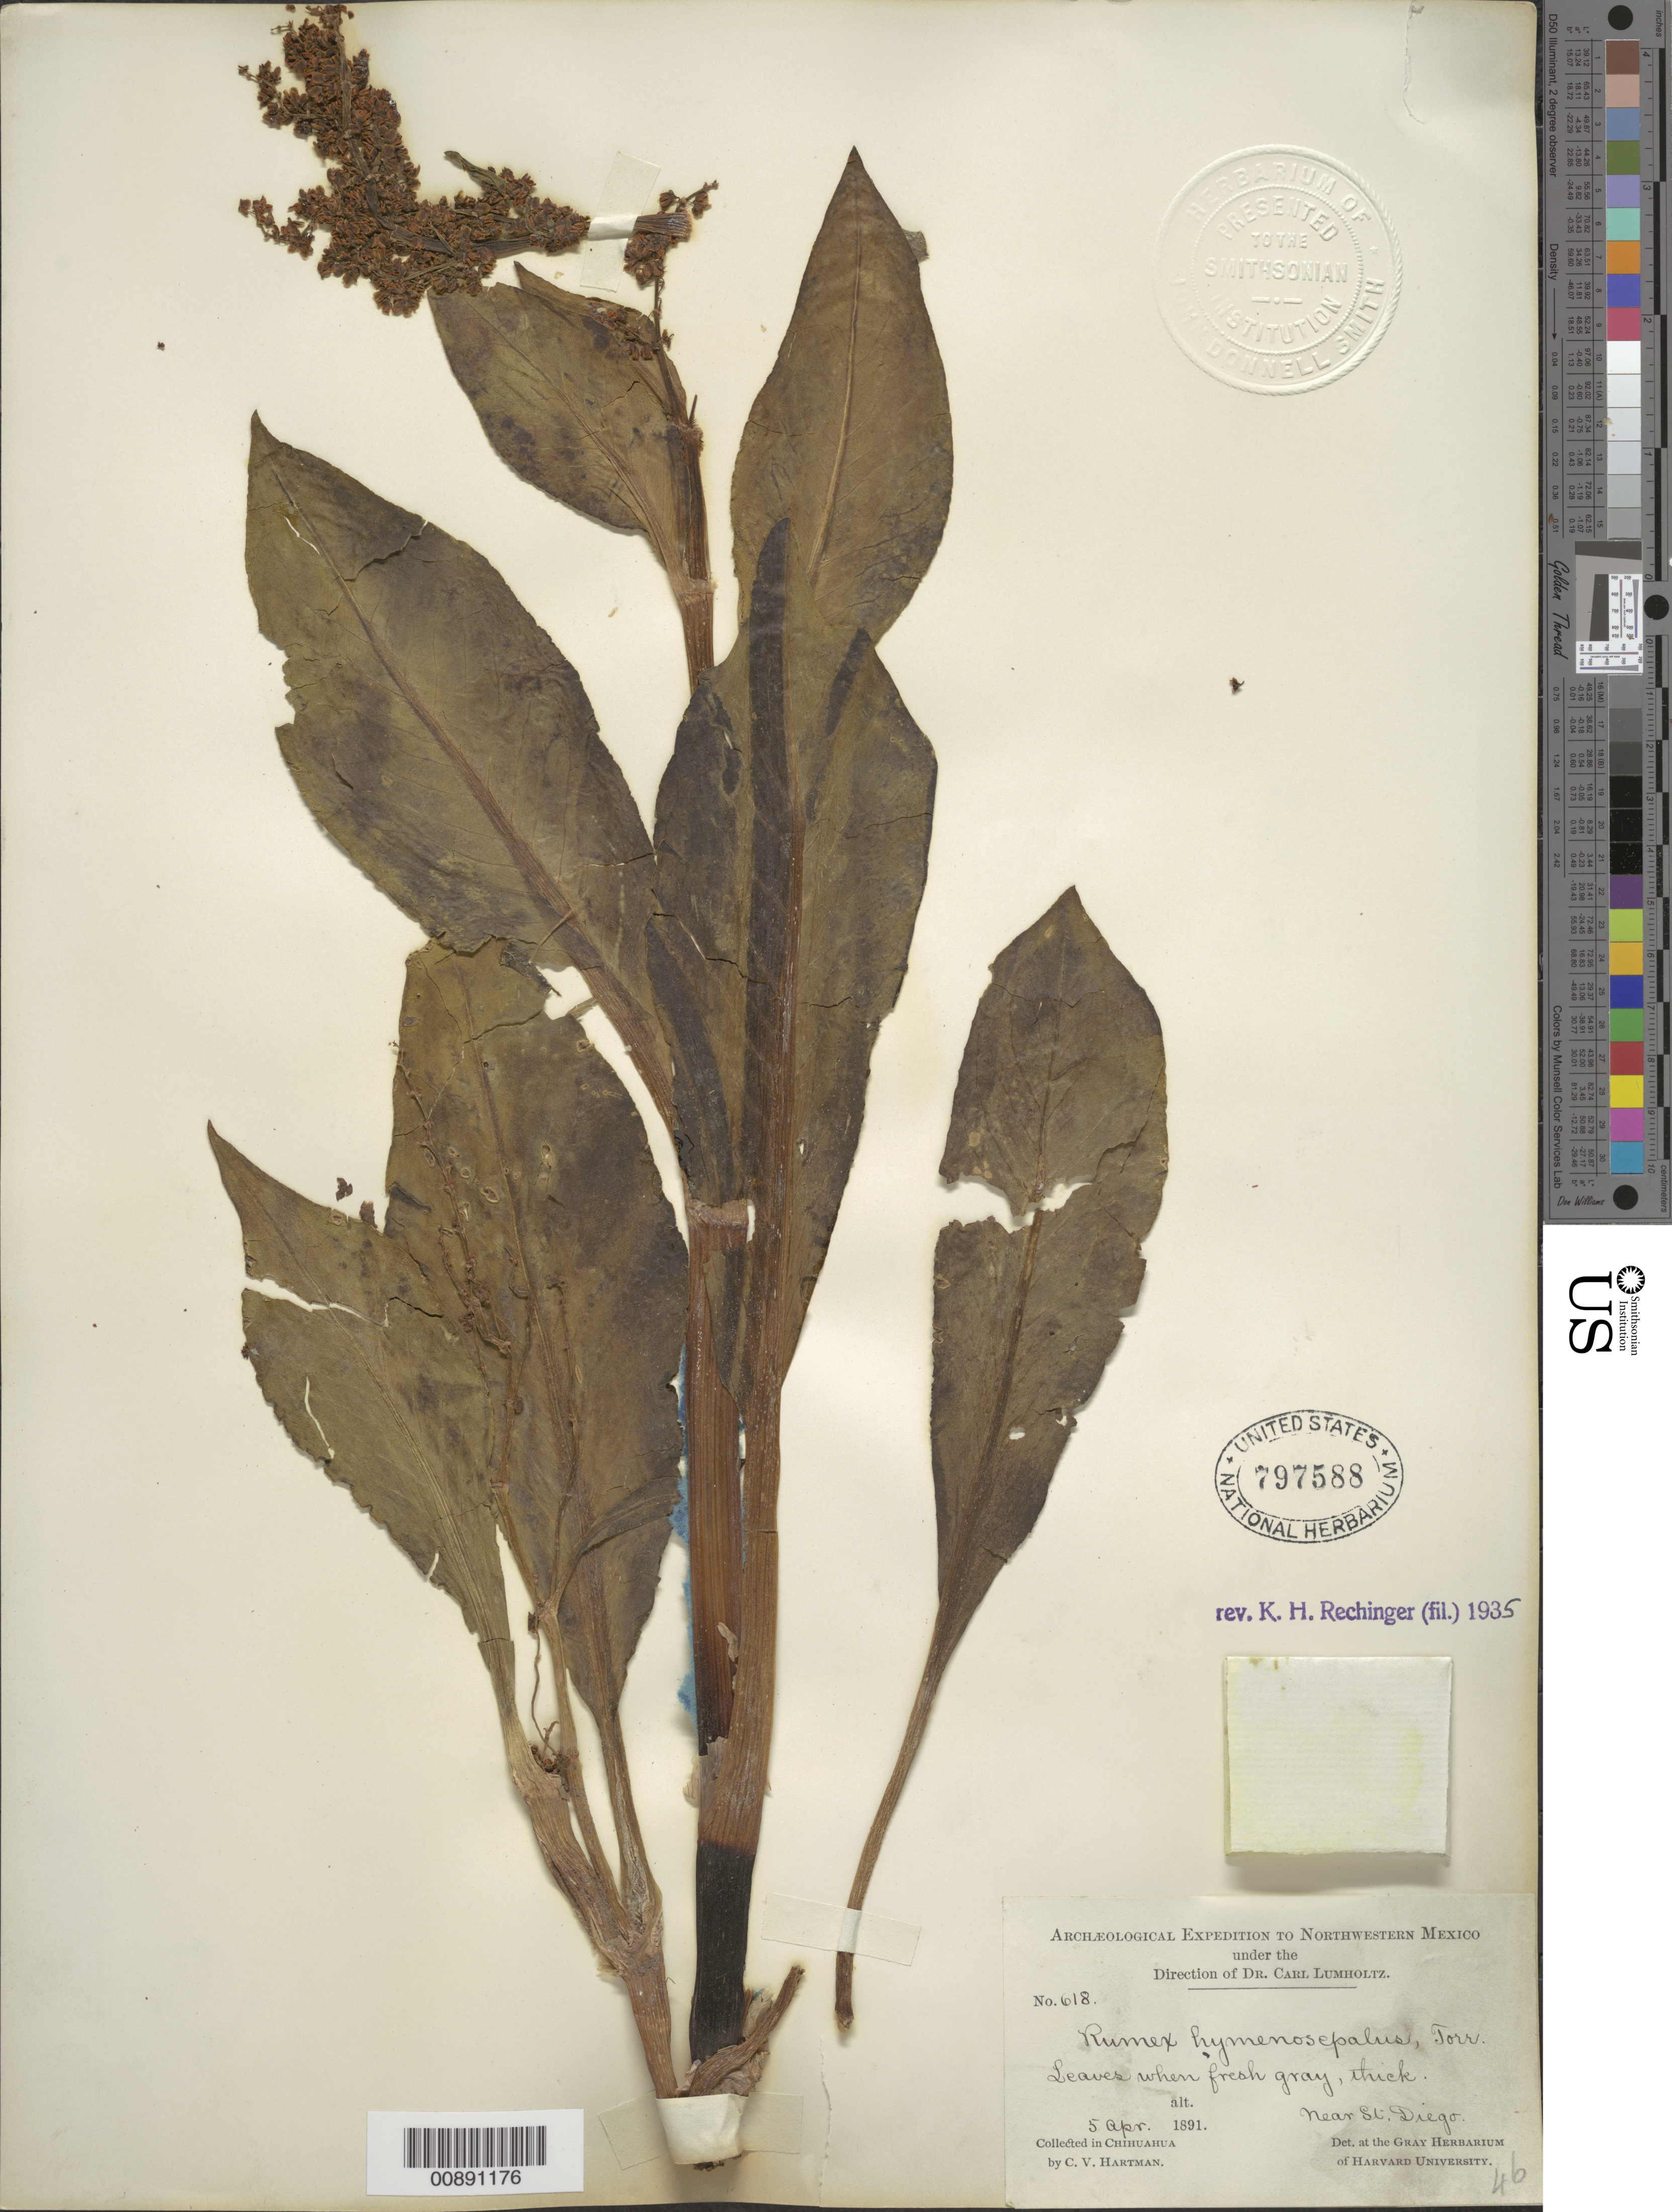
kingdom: Plantae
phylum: Tracheophyta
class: Magnoliopsida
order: Caryophyllales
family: Polygonaceae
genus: Rumex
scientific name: Rumex hymenosepalus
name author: Torr.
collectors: C. V. Hartman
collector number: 618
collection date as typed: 05 Apr 1891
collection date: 1891-04-05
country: Mexico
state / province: Chihuahua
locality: Near St. Diego, Chihuahua.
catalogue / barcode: US 797588